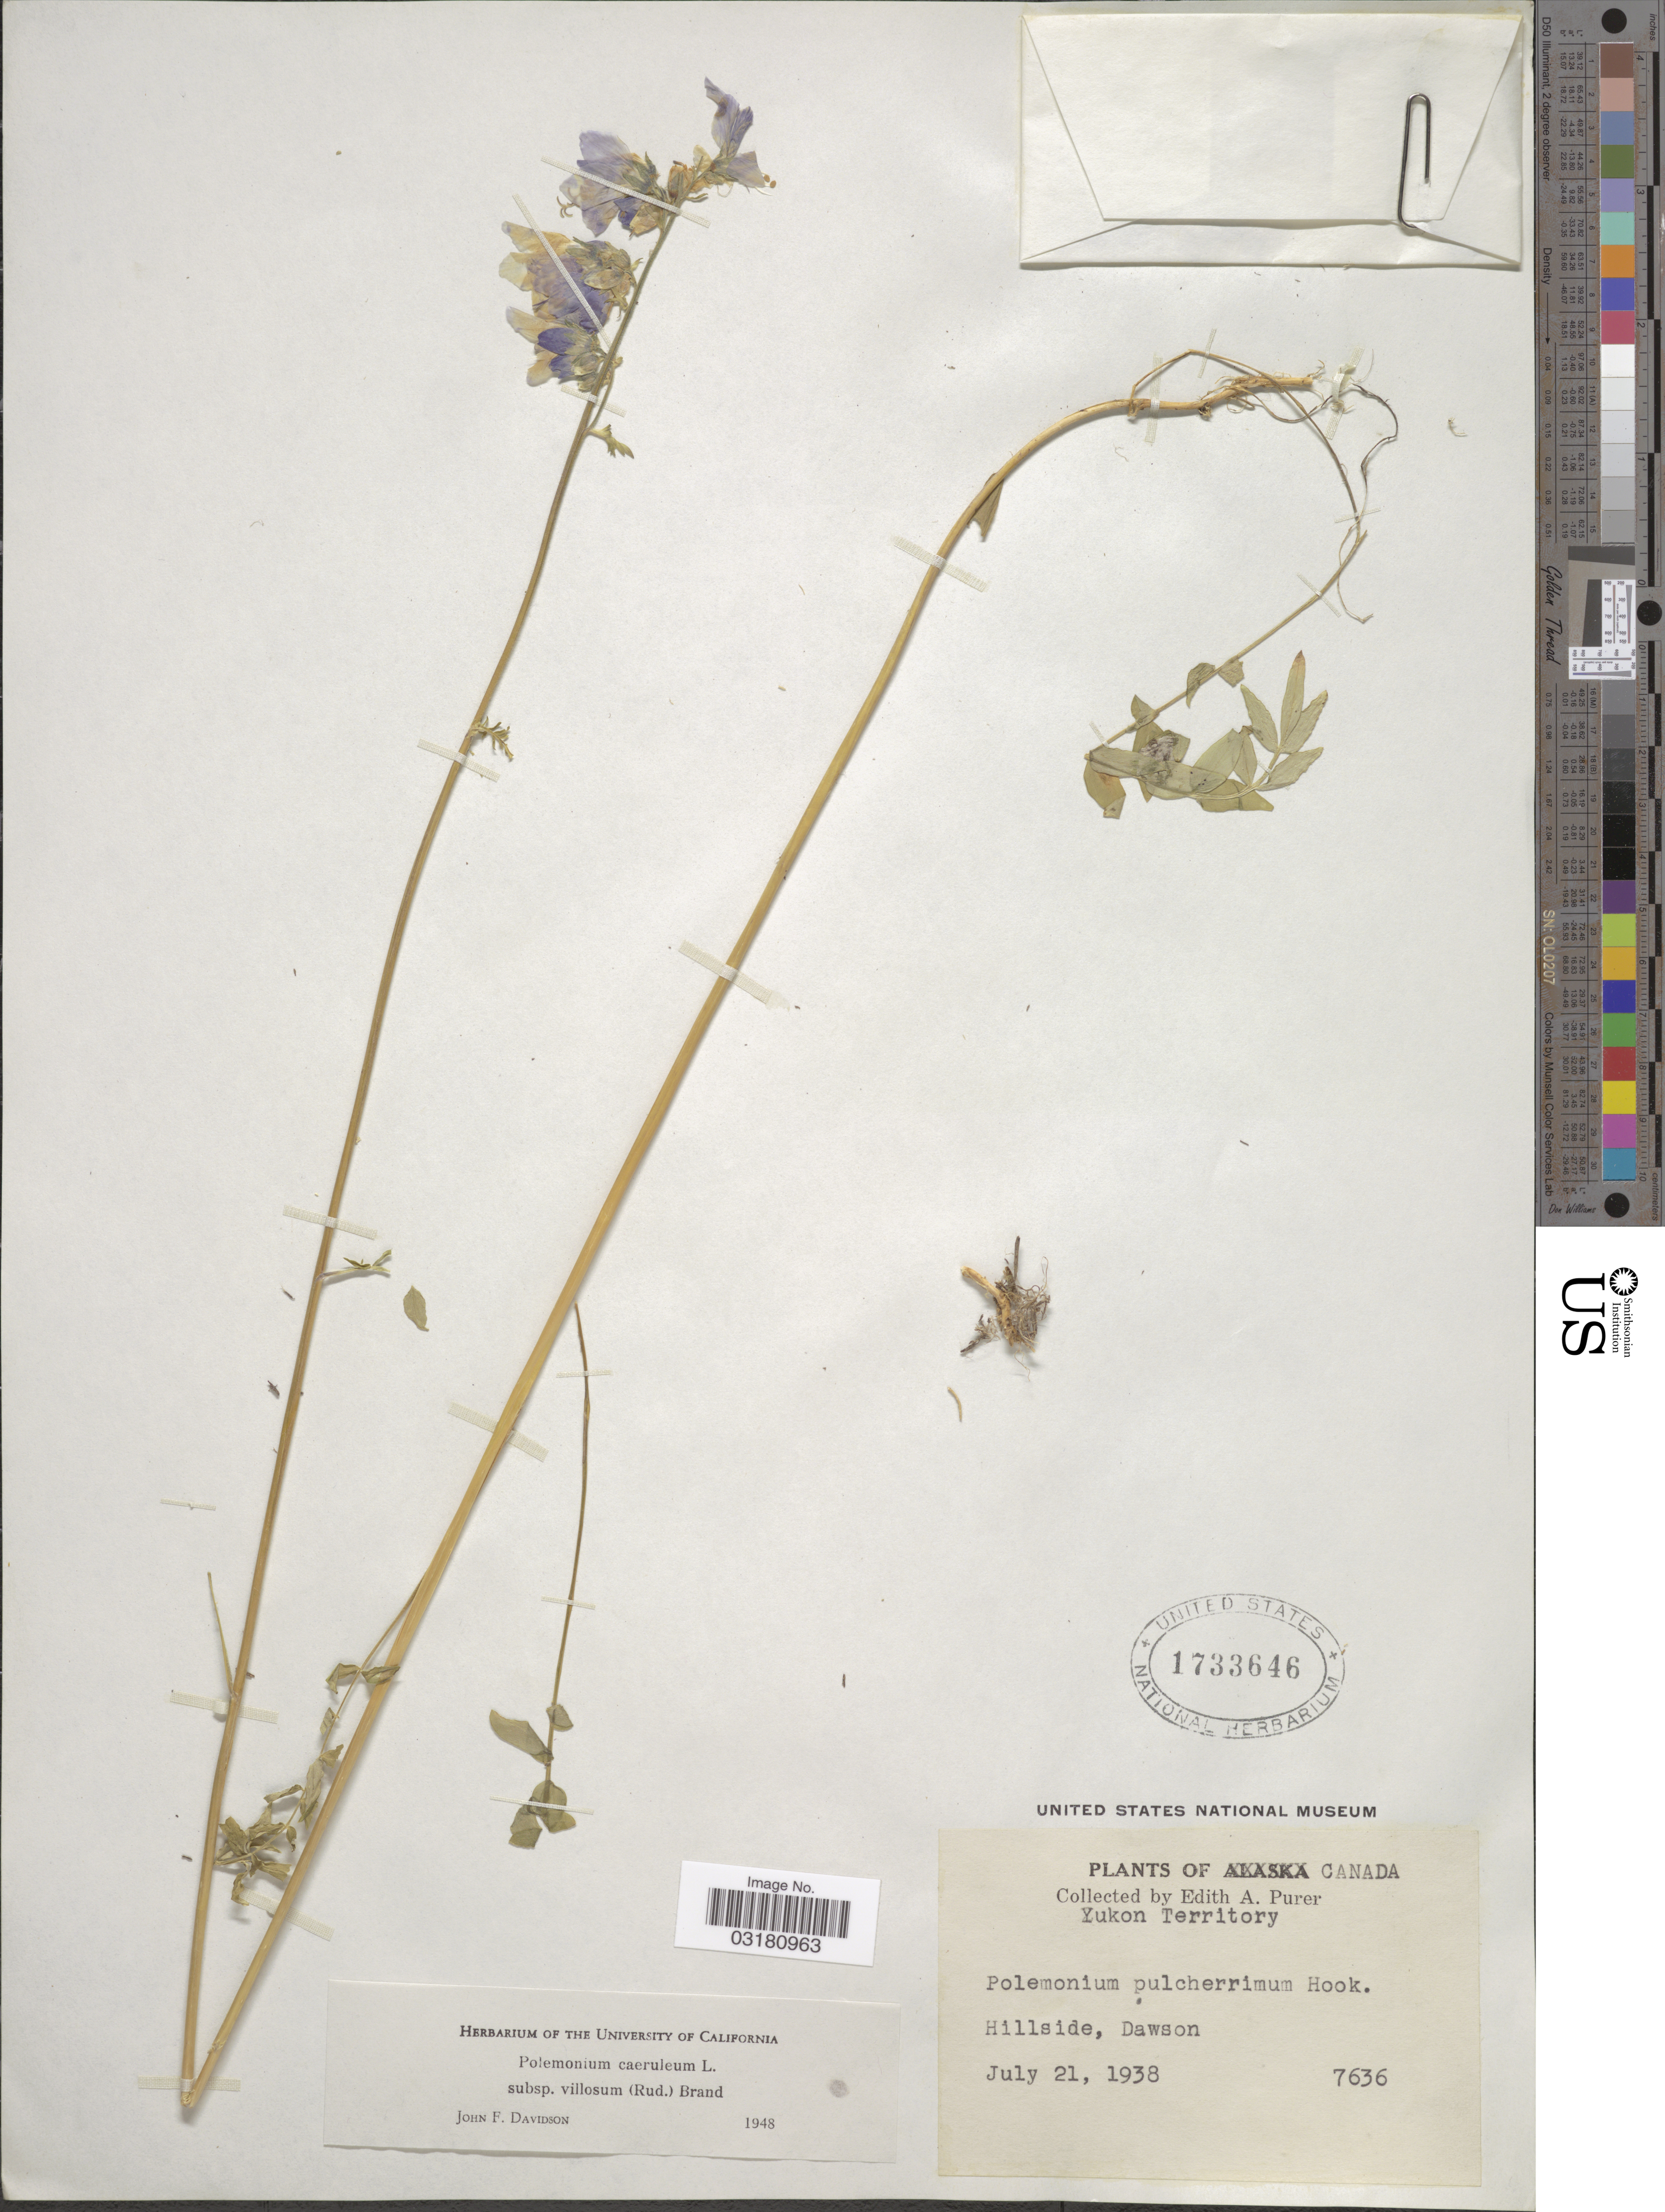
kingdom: Plantae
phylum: Tracheophyta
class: Magnoliopsida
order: Ericales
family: Polemoniaceae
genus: Polemonium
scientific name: Polemonium caeruleum var. villosum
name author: (Rudolph ex Georgi) Brand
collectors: E. Purer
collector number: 7636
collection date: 1938-07-21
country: Canada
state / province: Yukon Territory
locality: Hillside, Dawson.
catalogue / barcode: US 1733646